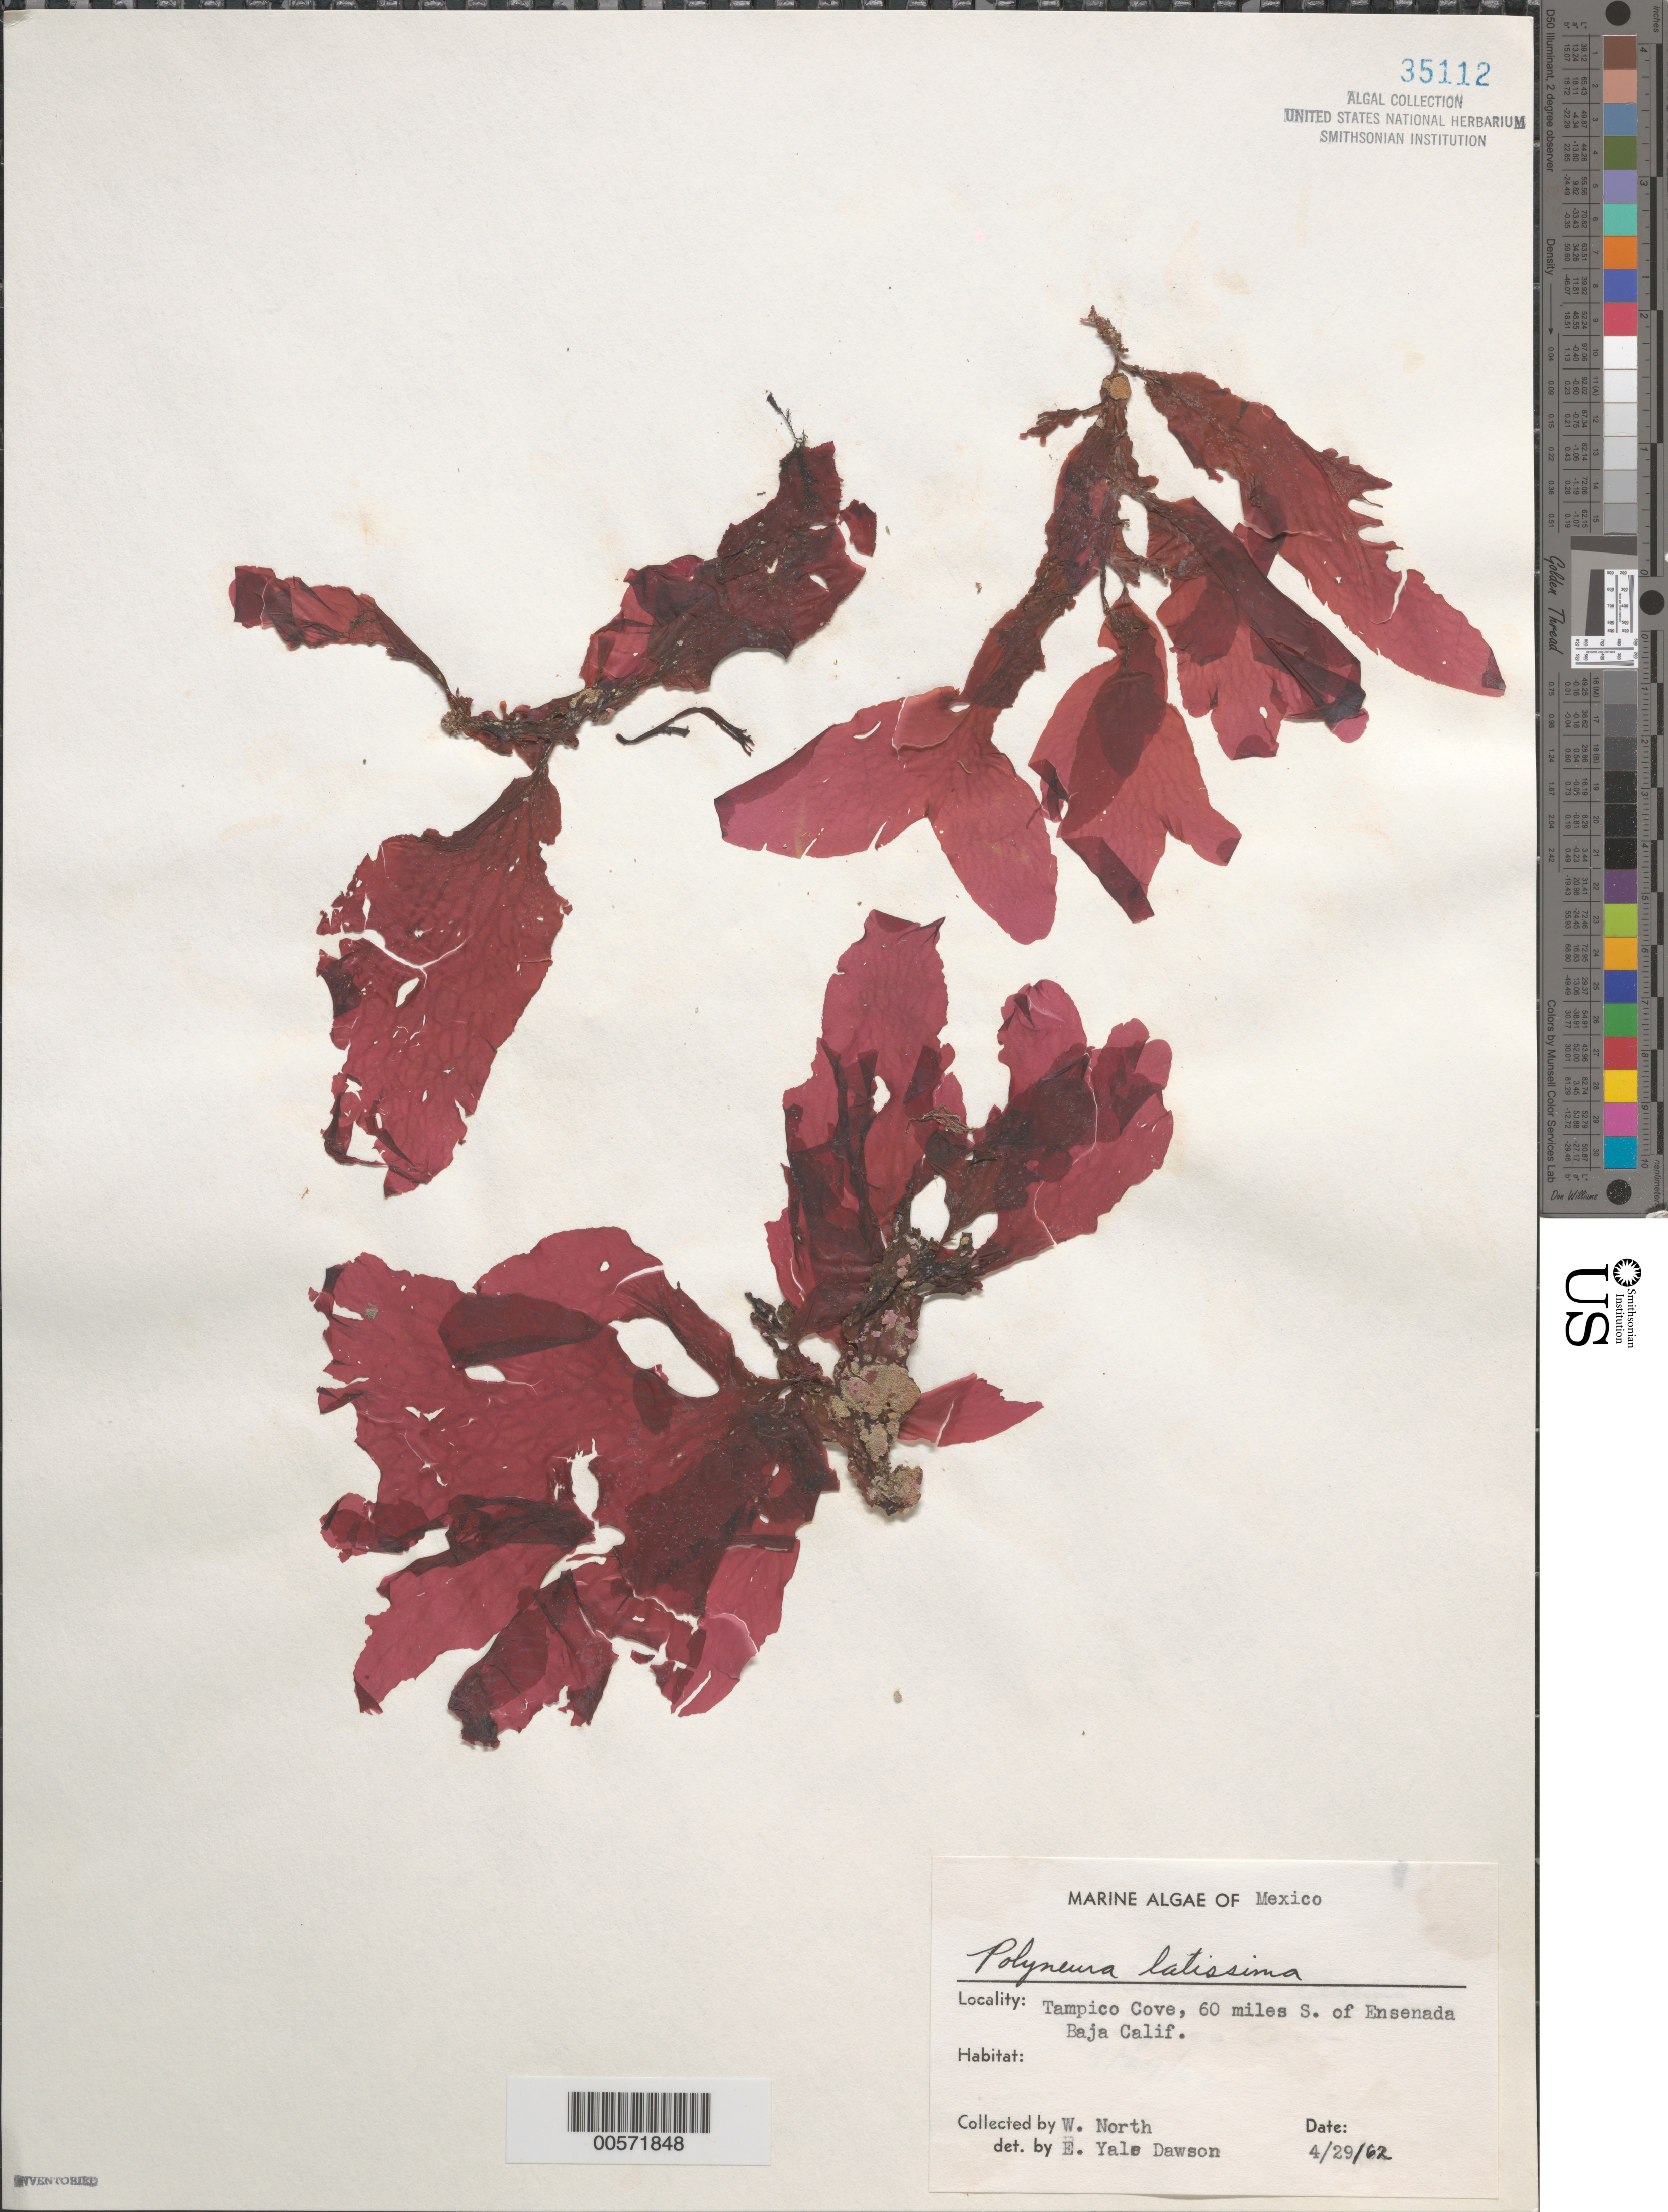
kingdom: Plantae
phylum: Rhodophyta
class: Florideophyceae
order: Ceramiales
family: Delesseriaceae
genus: Polyneura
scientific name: Polyneura latissima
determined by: Dawson, E. Y.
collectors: W. North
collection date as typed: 29 Apr 1962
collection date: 1962-04-29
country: Mexico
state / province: Baja California Norte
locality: Tampico Cove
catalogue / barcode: US 35112